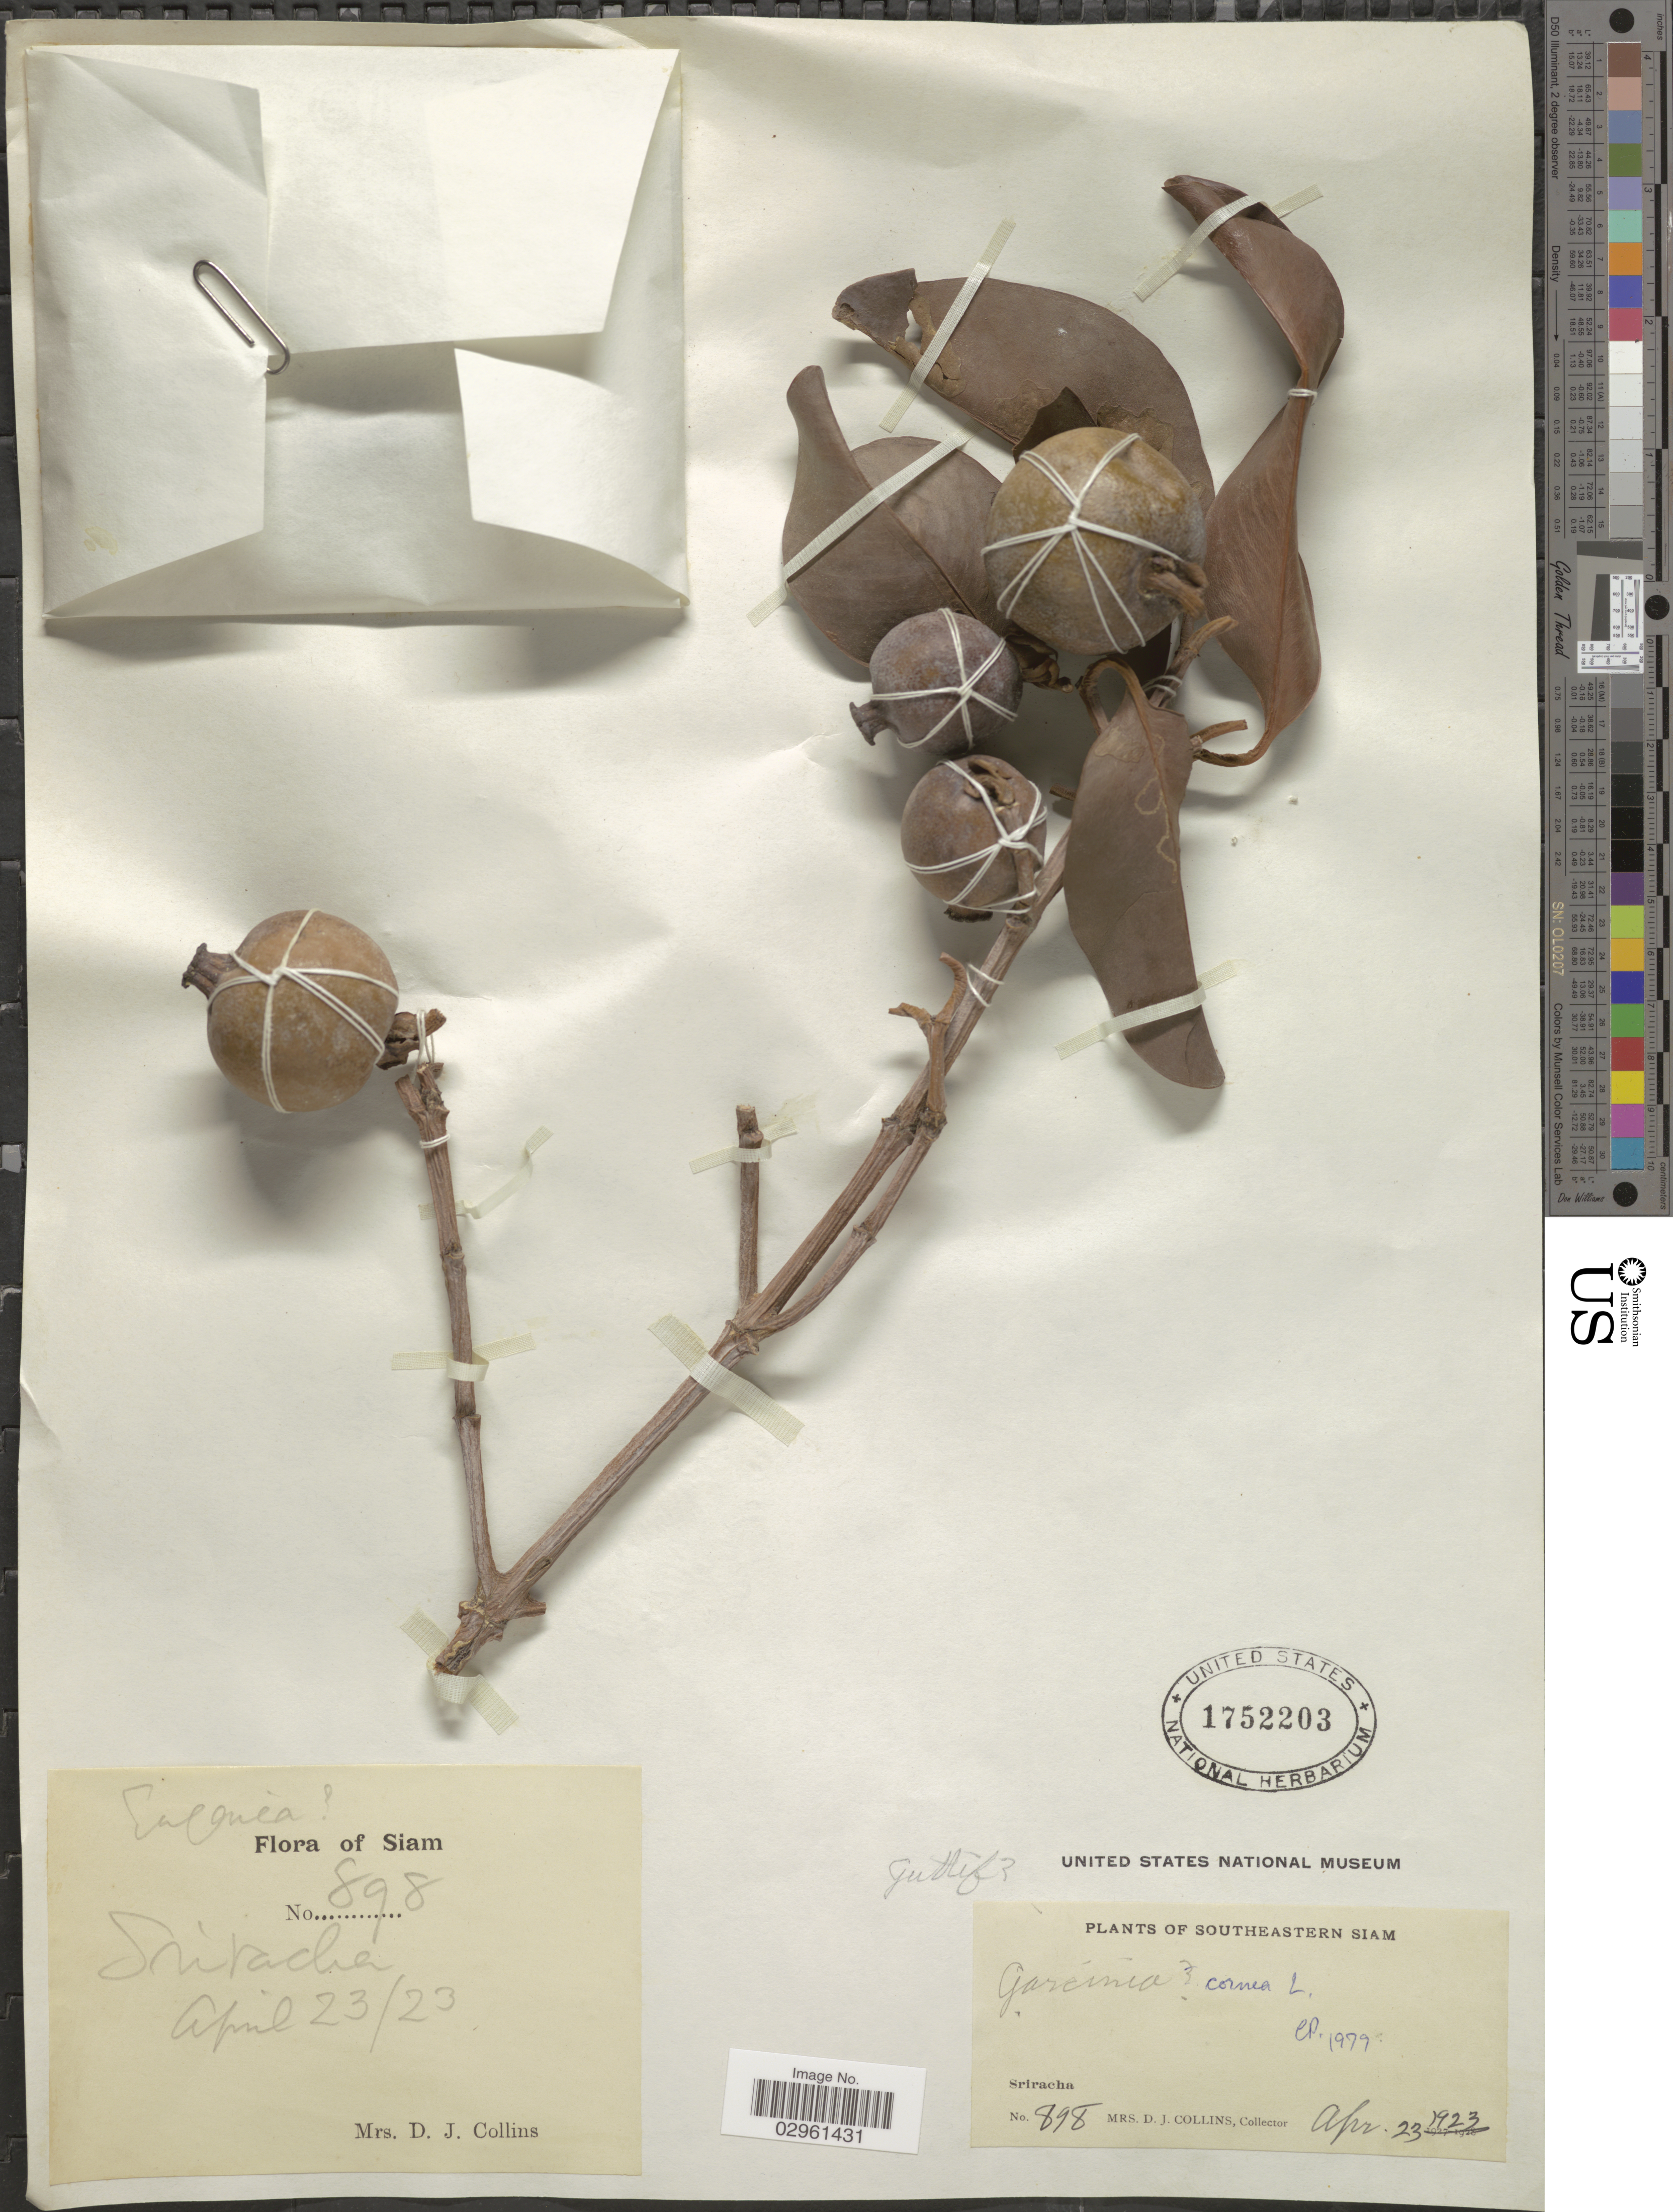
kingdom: Plantae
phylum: Tracheophyta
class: Magnoliopsida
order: Malpighiales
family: Clusiaceae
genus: Garcinia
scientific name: Garcinia sp.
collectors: Mrs. D. J. Collins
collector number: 898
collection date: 1923-04-23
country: Thailand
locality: Southeastern Siam, Sriracha.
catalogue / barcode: US 1752203